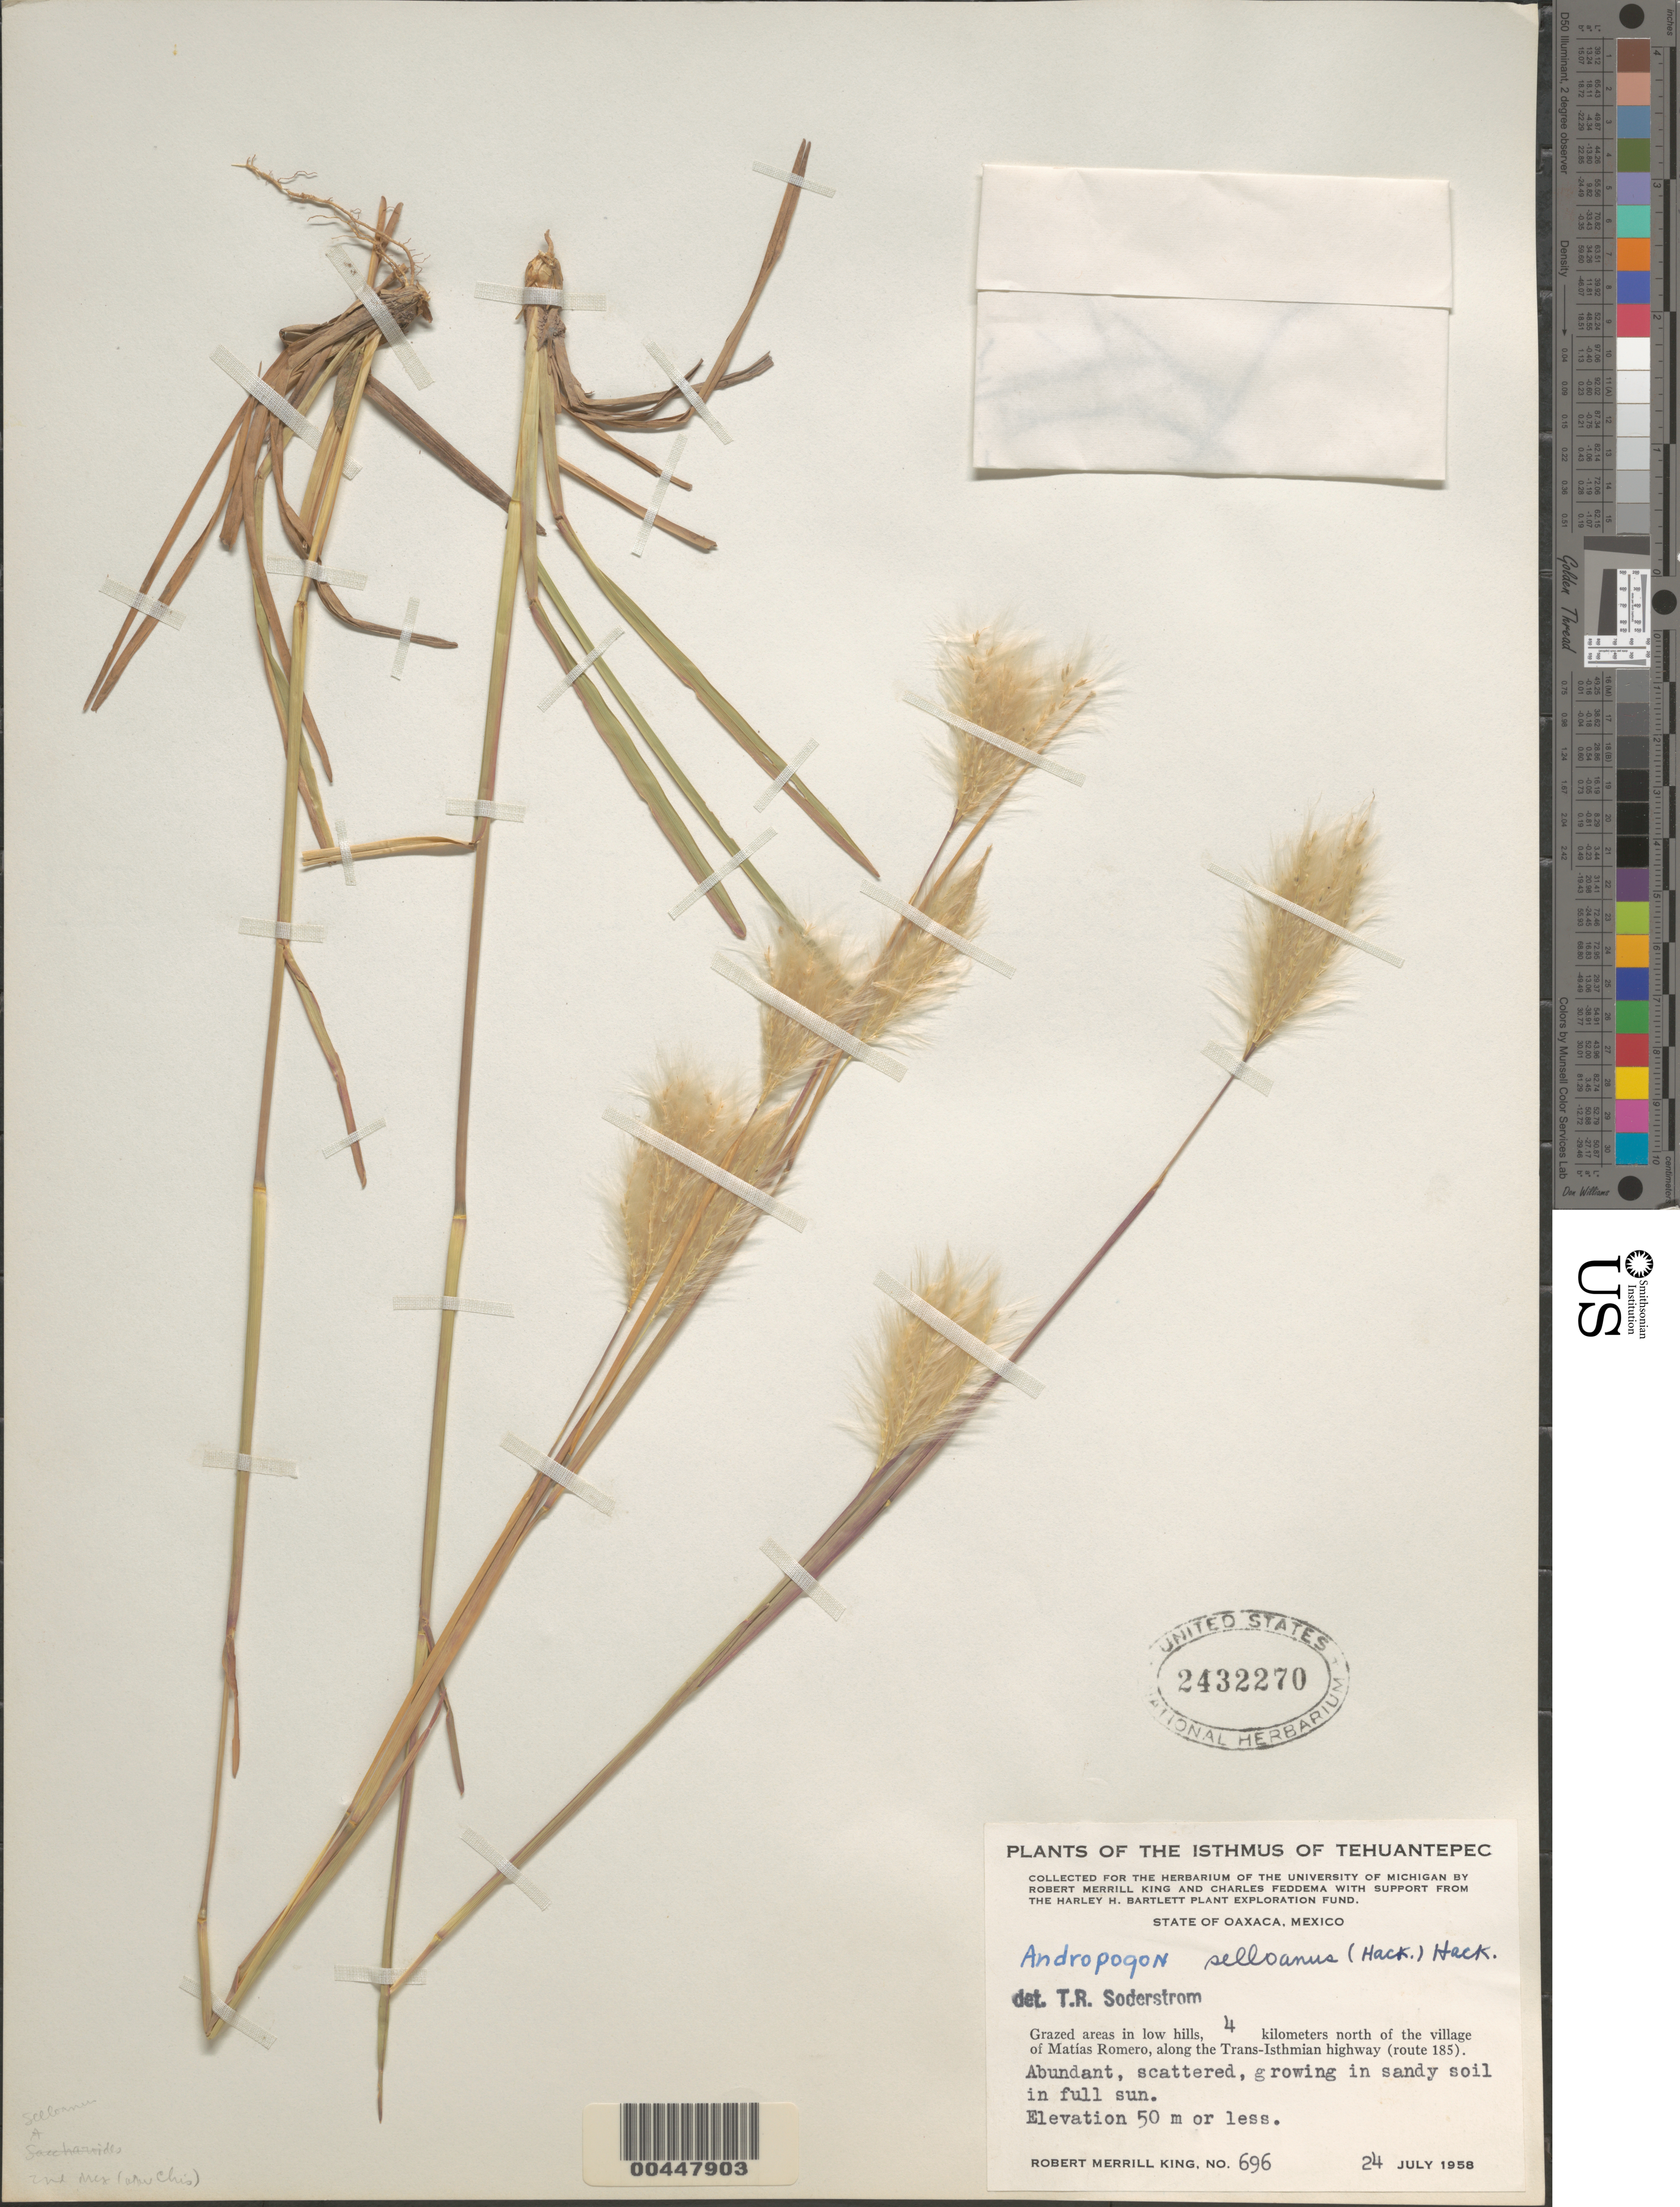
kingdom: Plantae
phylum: Tracheophyta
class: Liliopsida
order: Poales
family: Poaceae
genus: Andropogon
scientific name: Andropogon selloanus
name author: (Hack.) Hack.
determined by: Soderstrom, T. R.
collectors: R. M. King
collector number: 696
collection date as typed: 24 Jul 1958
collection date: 1958-07-24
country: Mexico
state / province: Oaxaca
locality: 4 km N of the village of Matías Romero, along the Trans-Isthmian highway (route 185)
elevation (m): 50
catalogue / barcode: US 2432270